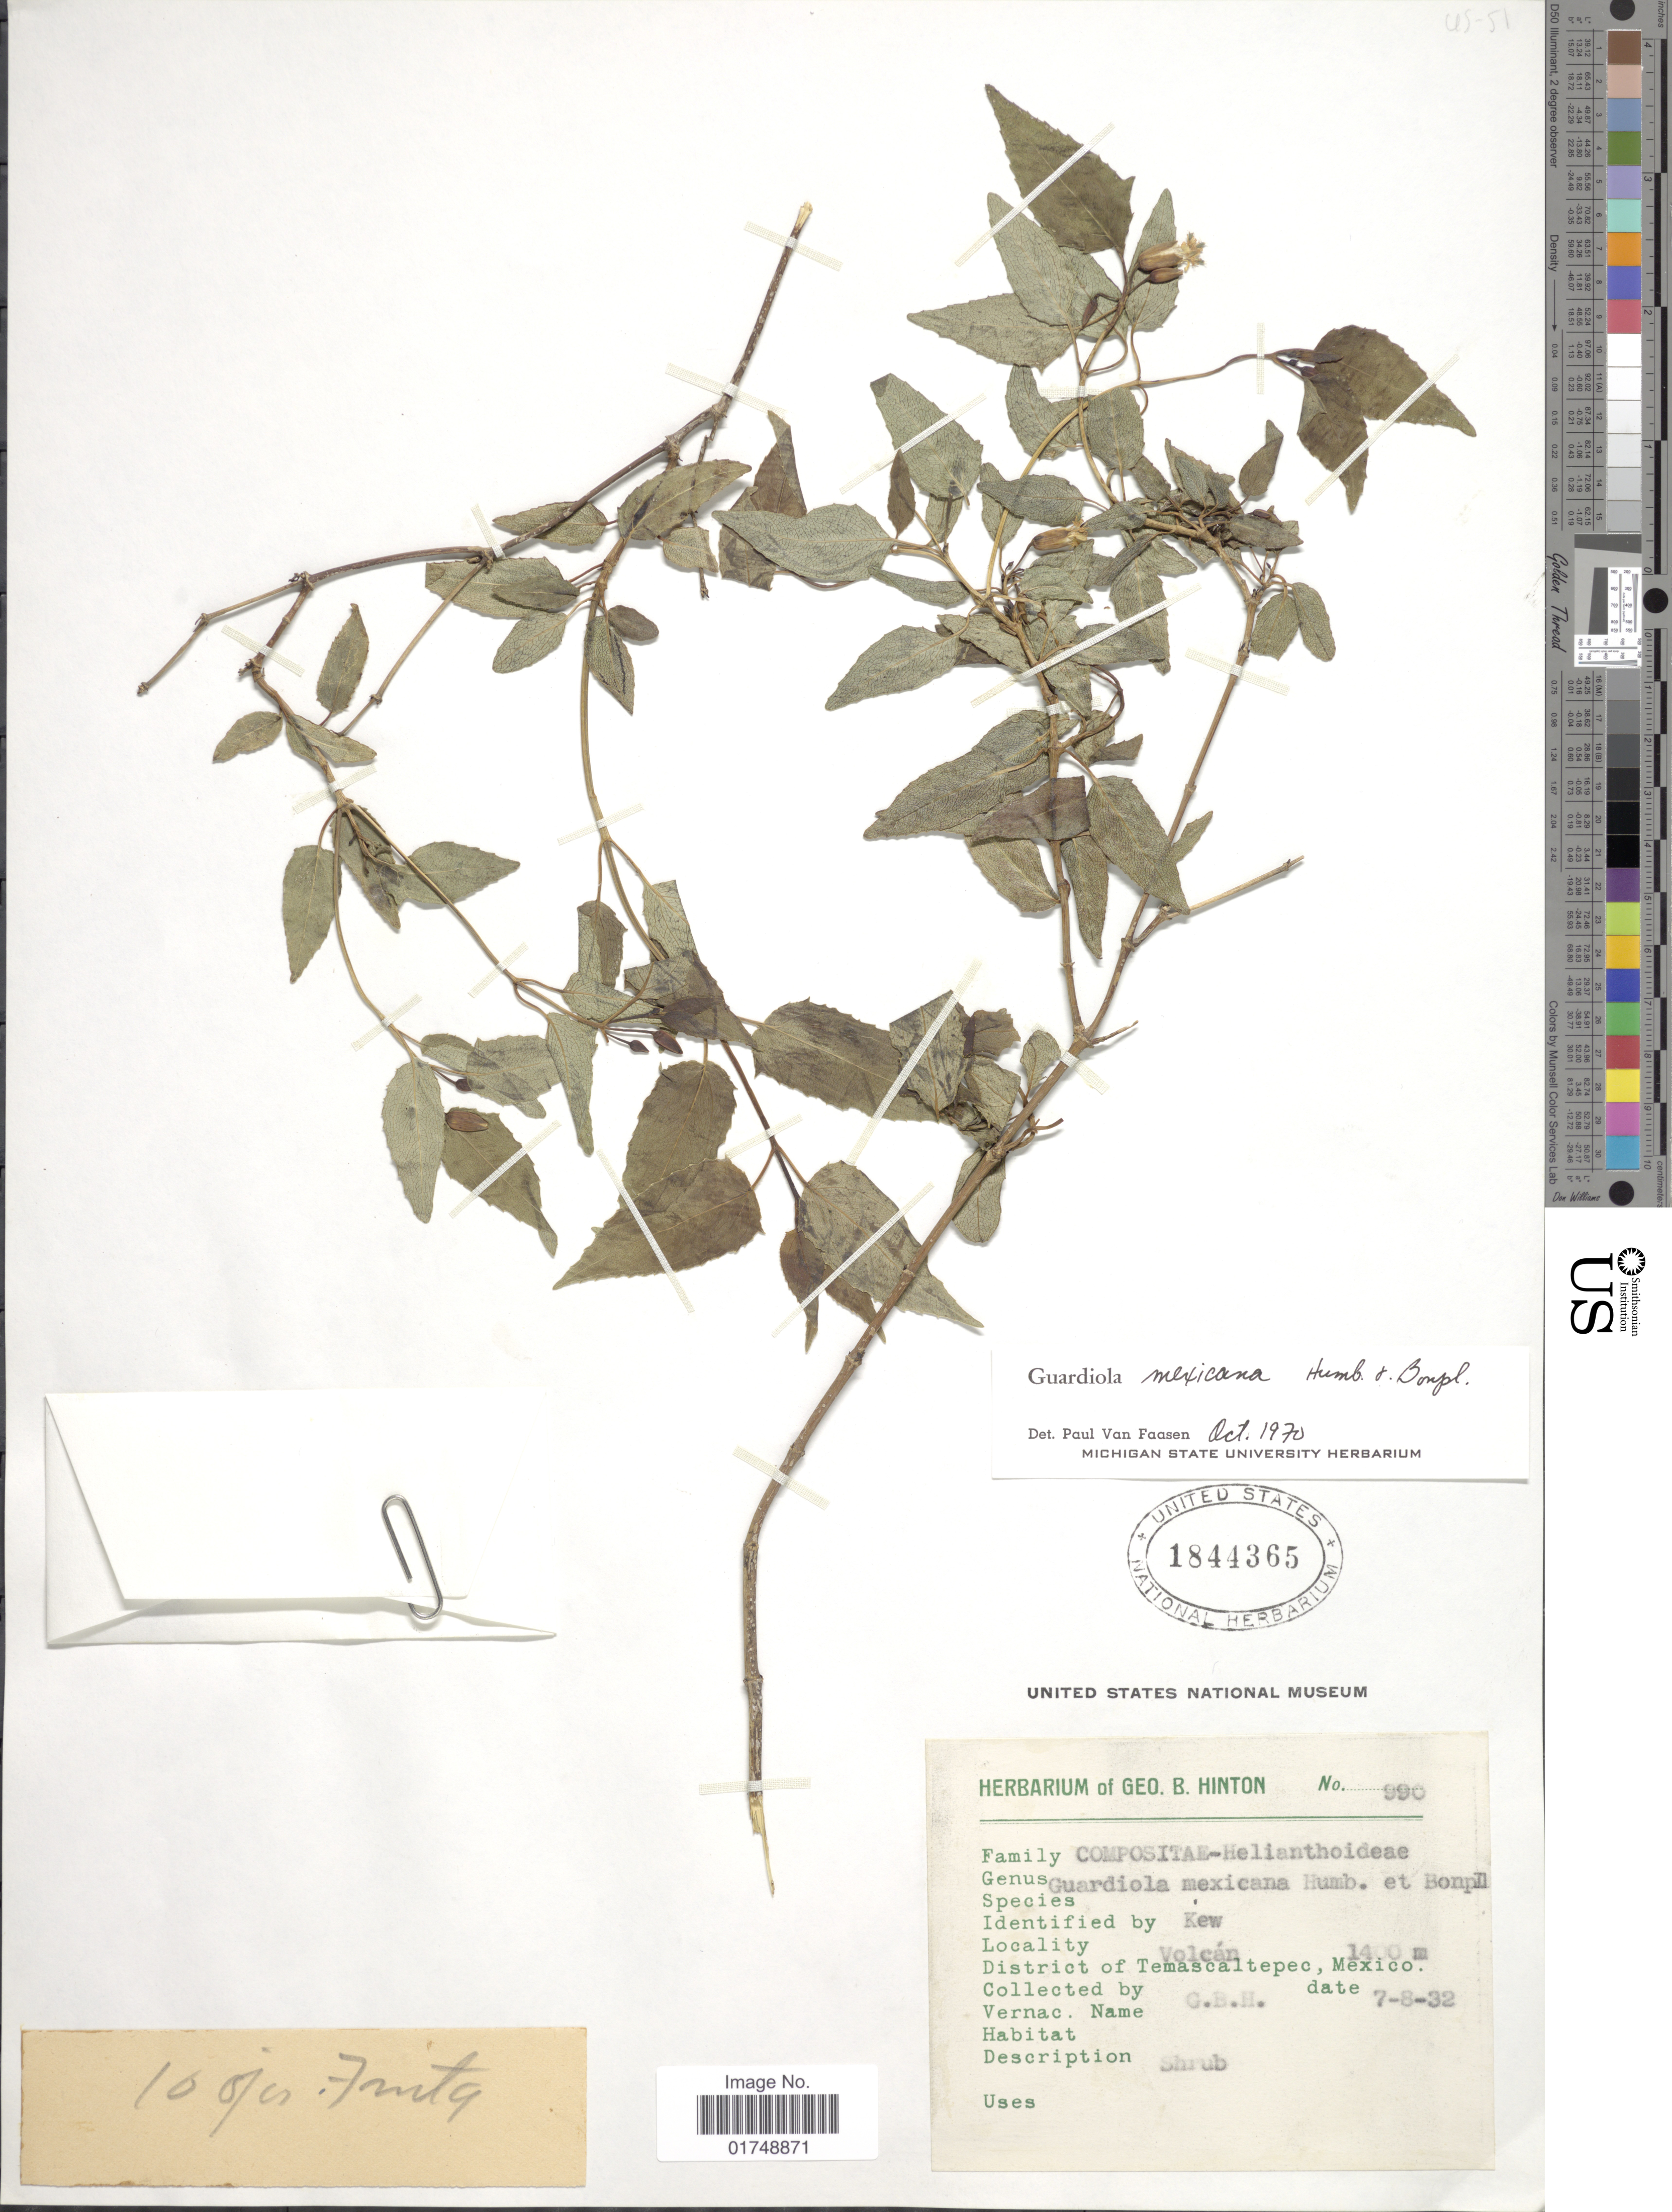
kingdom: Plantae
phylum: Tracheophyta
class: Magnoliopsida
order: Asterales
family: Asteraceae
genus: Guardiola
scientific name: Guardiola mexicana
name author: Humb. & Bonpl.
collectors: G. B. Hinton & et al.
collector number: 990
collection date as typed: Transcribed d/m/y: 7/8/32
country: Mexico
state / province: México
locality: Volcan. District of Temascaltepec, Mexico.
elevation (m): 1400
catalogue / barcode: US 1844365